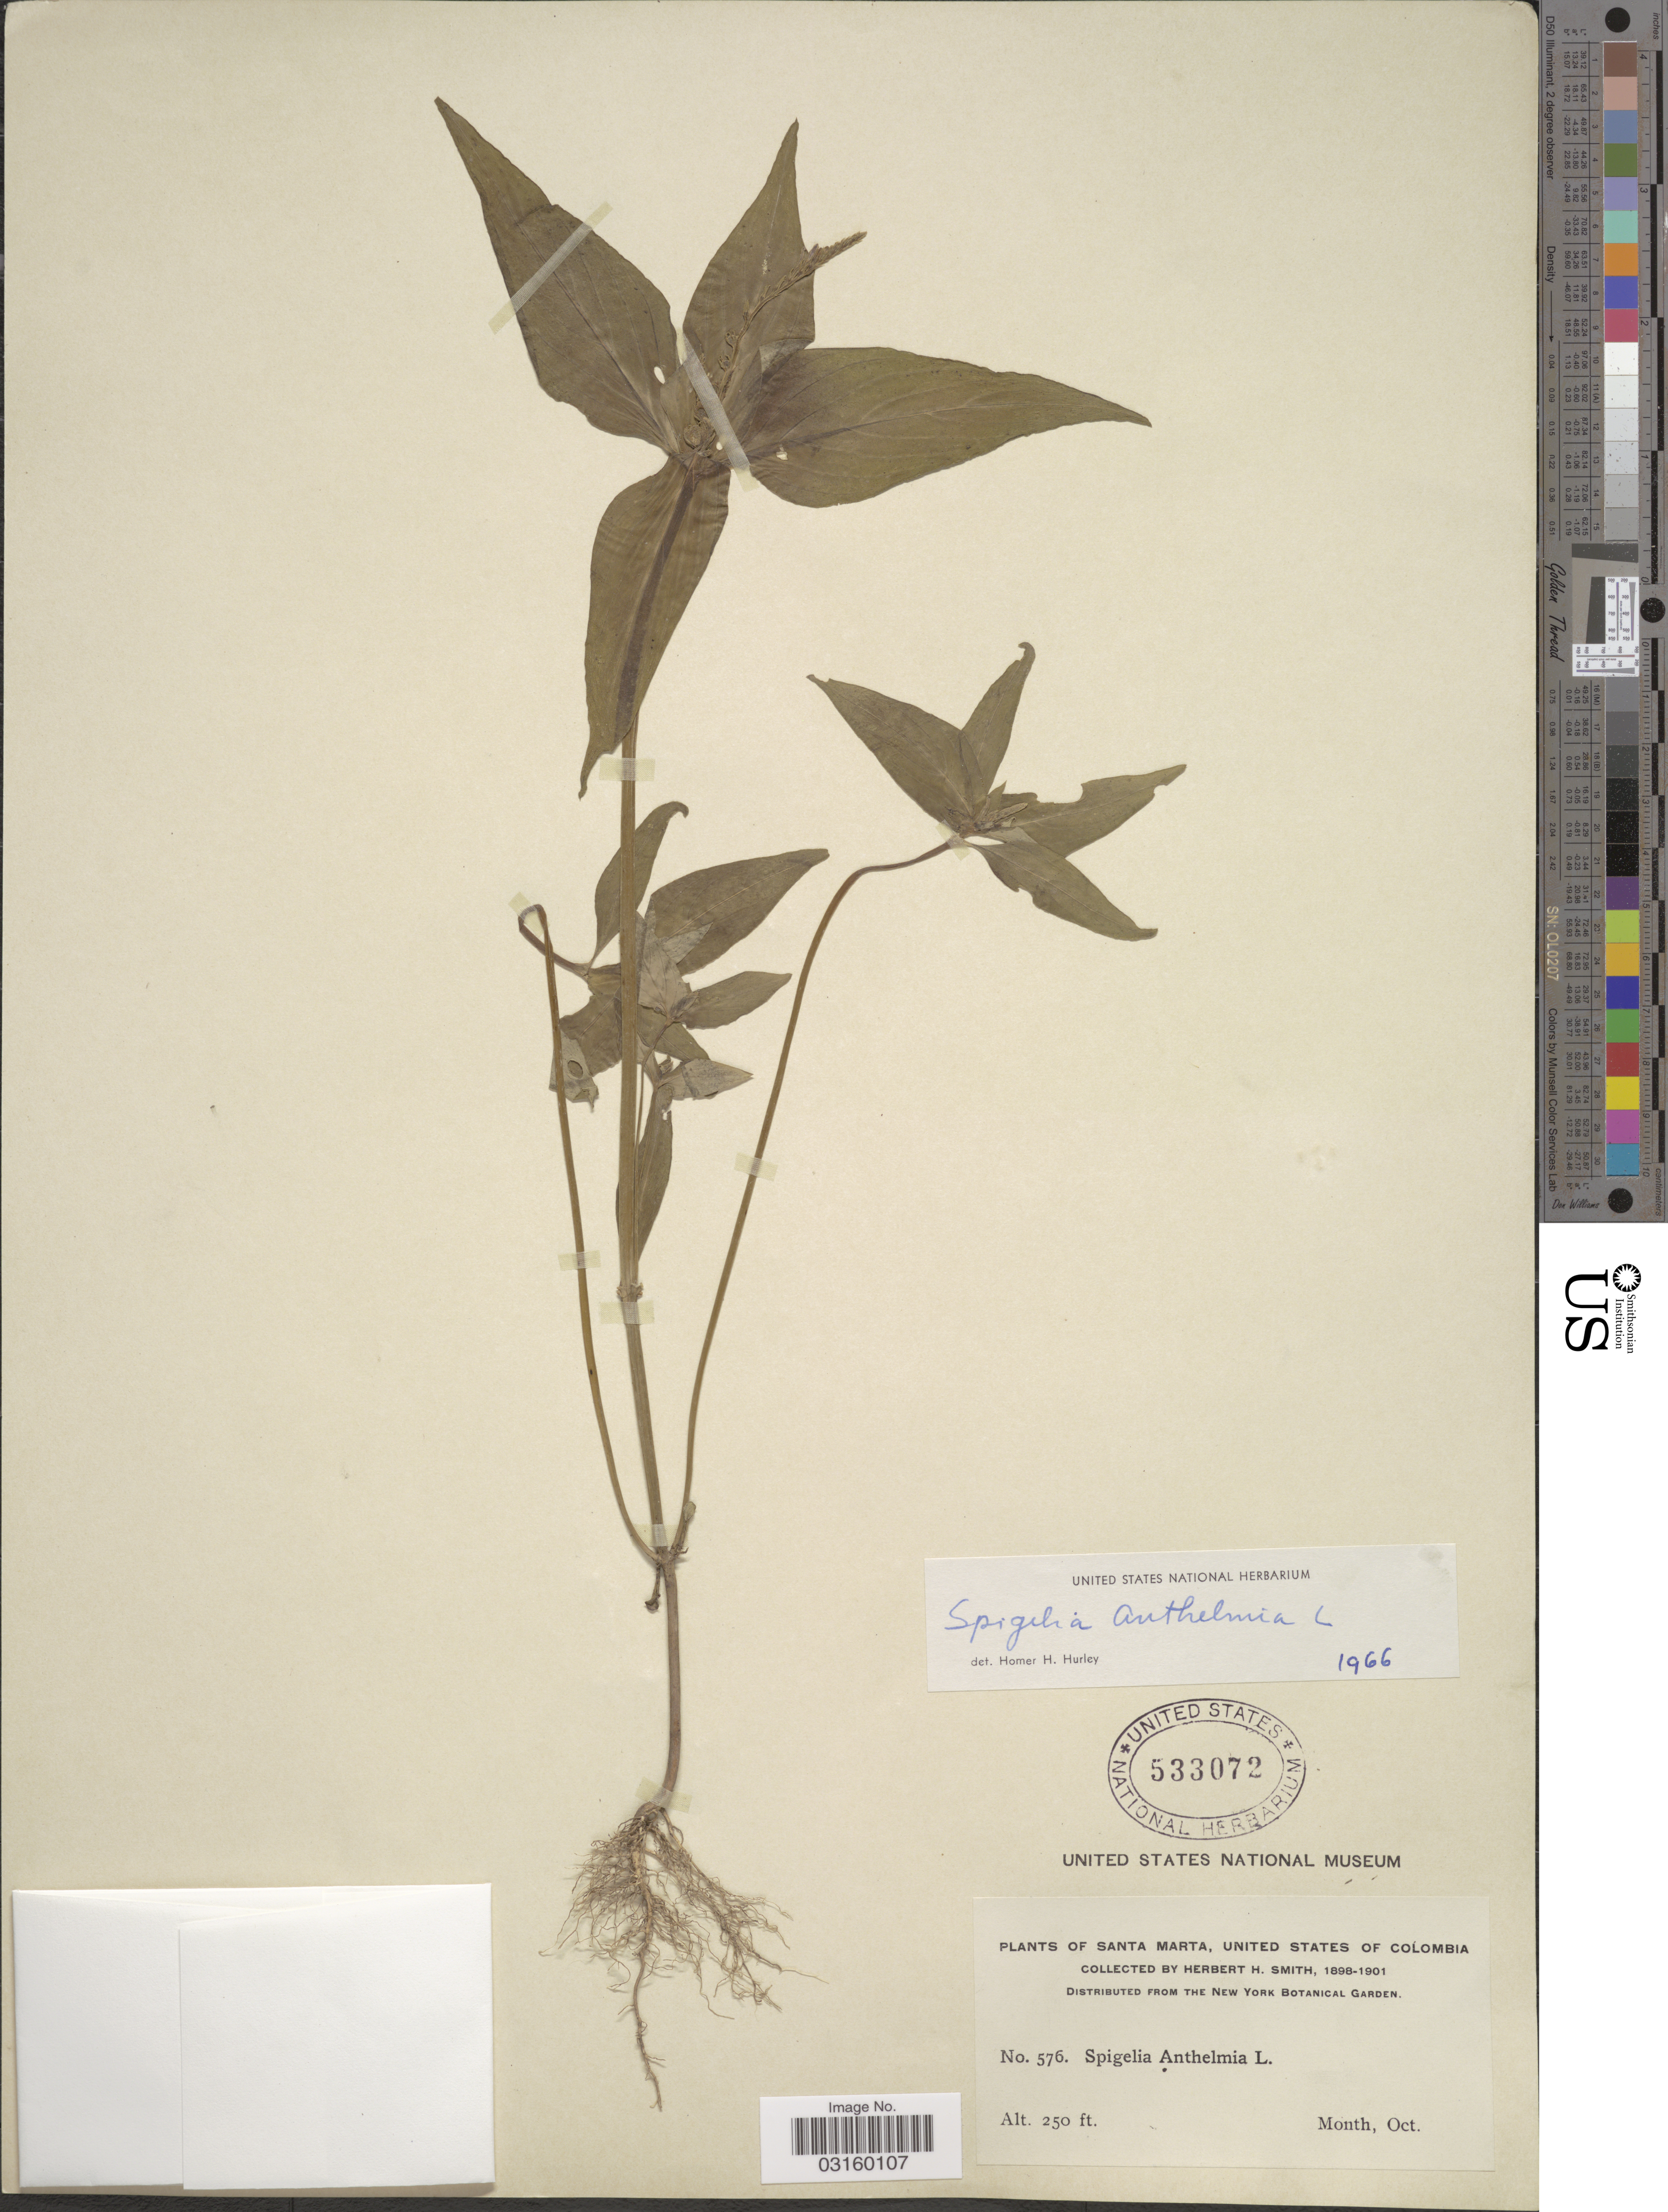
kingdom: Plantae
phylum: Tracheophyta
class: Magnoliopsida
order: Gentianales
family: Loganiaceae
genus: Spigelia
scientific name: Spigelia anthelmia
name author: L.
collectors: Herbert H. Smith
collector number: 576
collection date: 1898-10/1901-10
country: Colombia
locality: Santa Marta.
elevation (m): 76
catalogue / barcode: US 533072